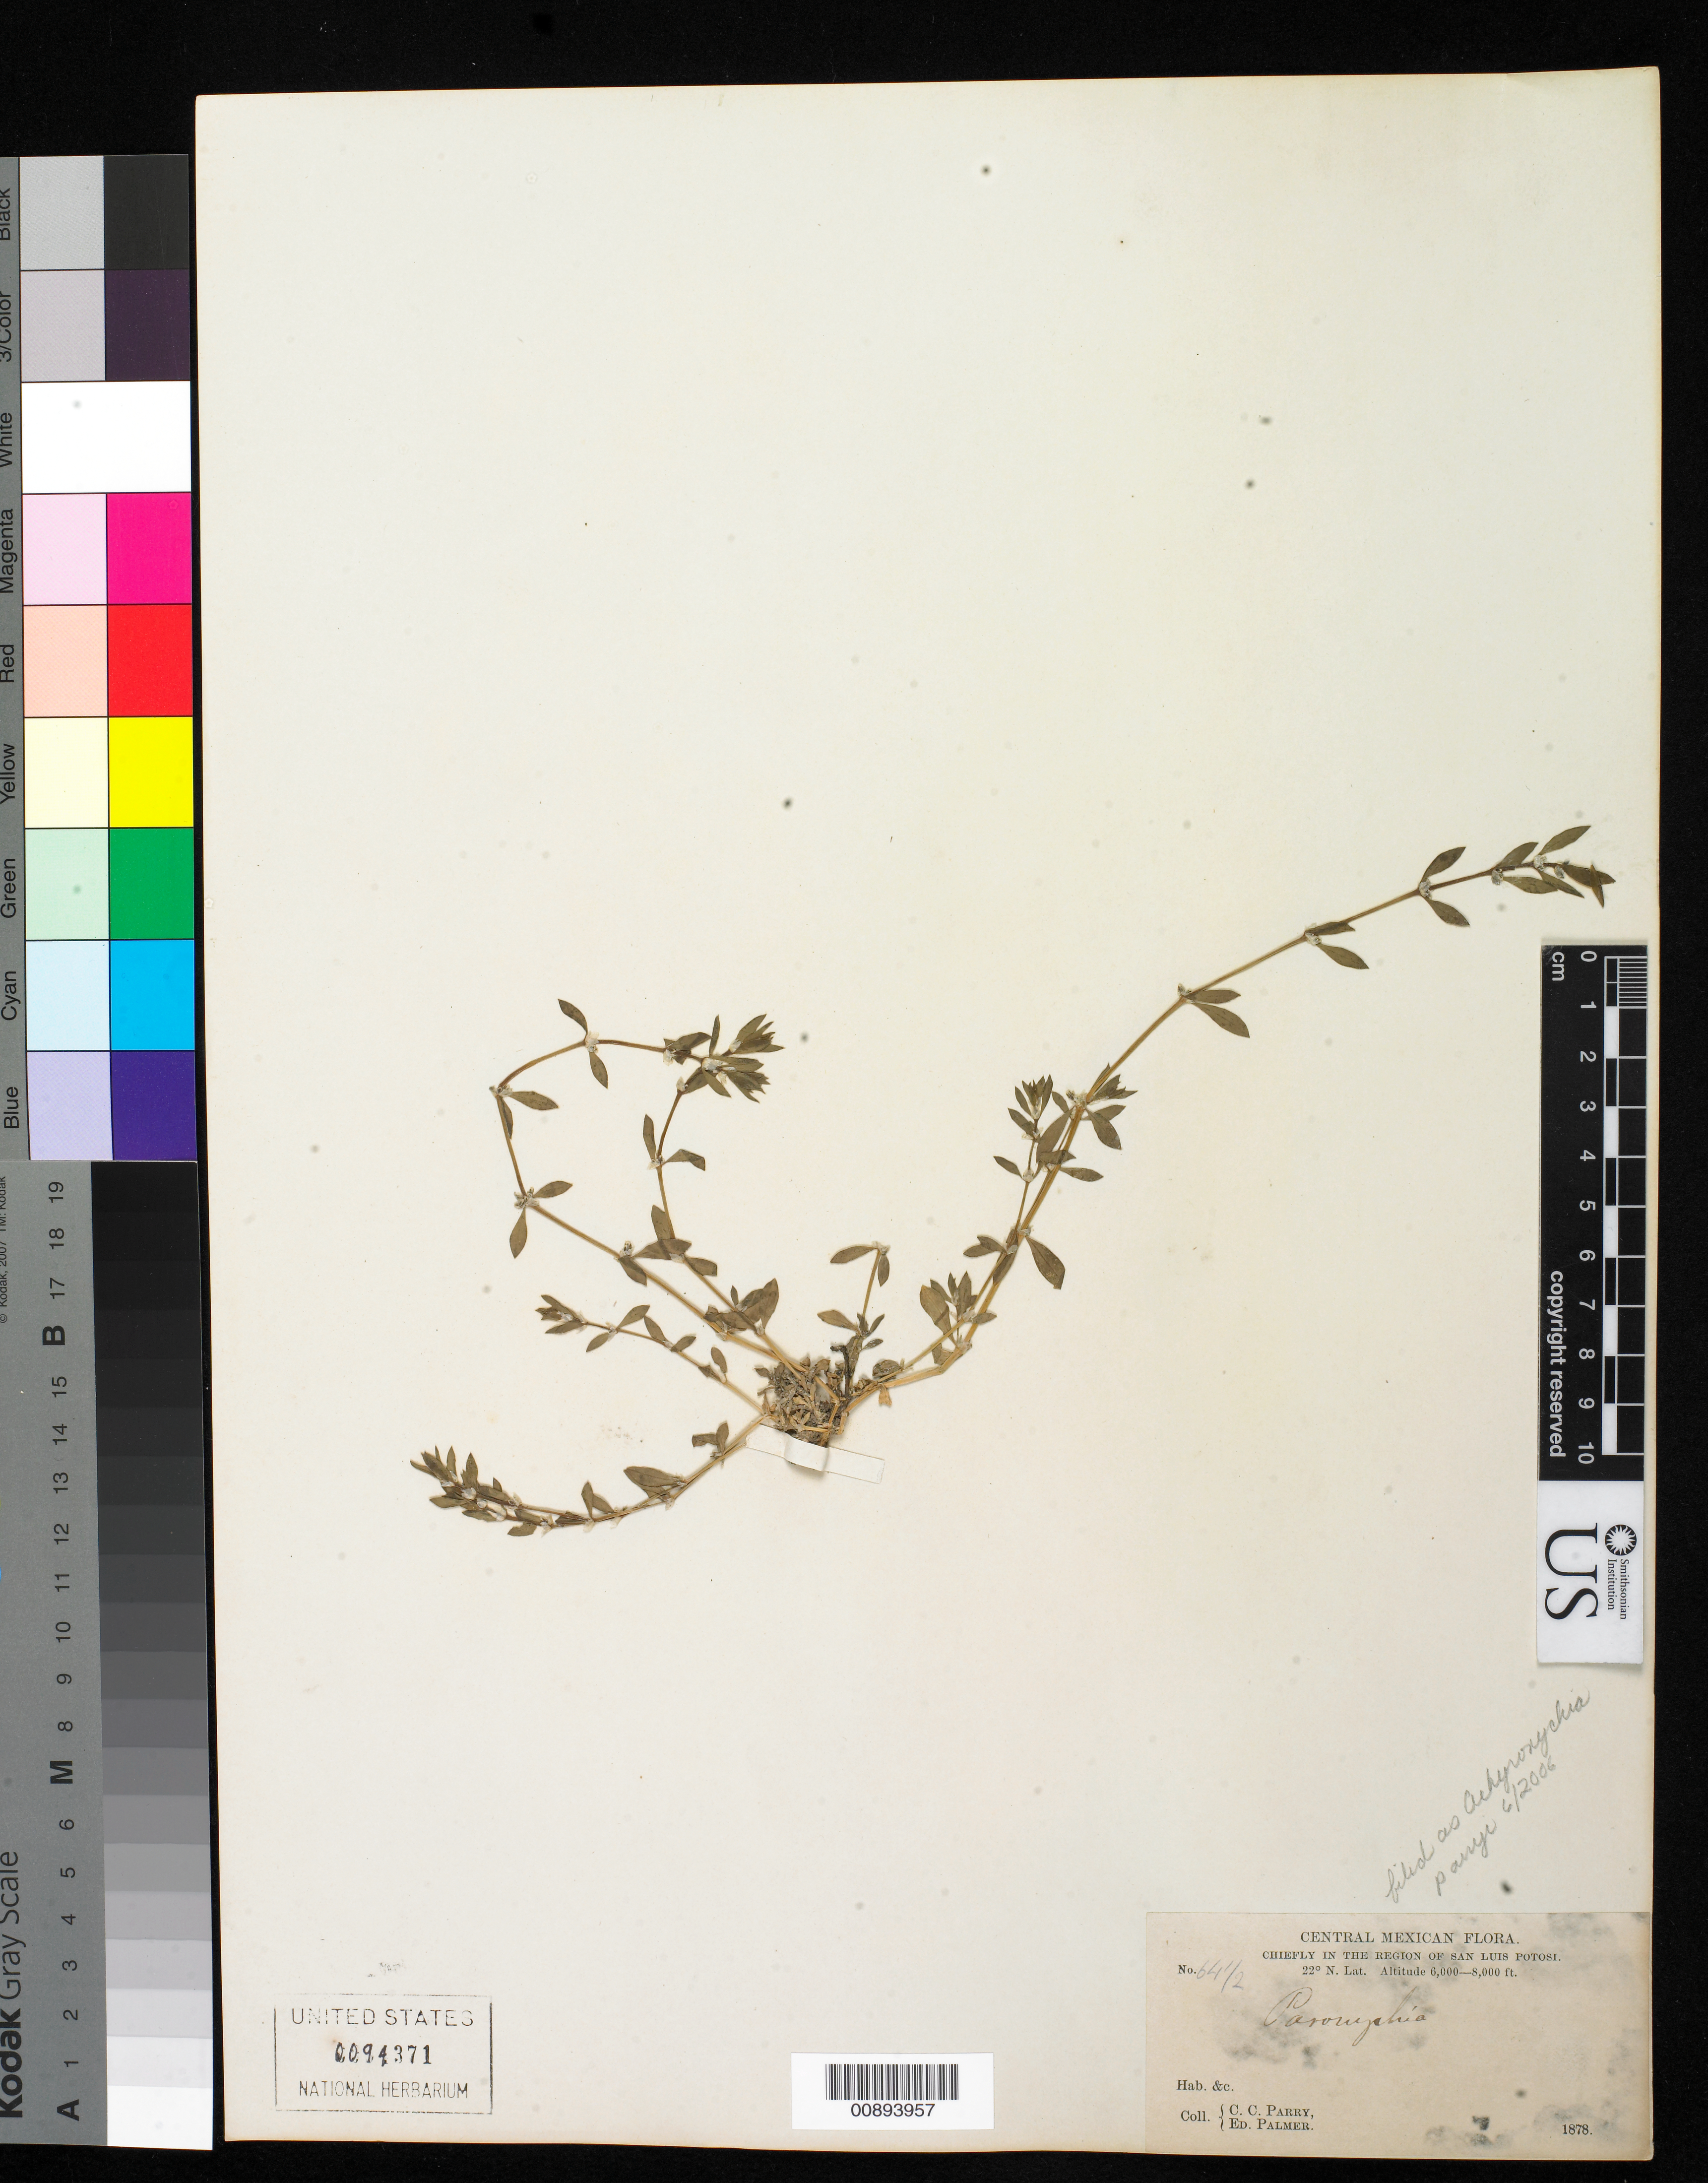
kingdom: Plantae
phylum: Tracheophyta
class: Magnoliopsida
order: Caryophyllales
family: Caryophyllaceae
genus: Achyronychia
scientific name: Achyronychia parryi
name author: Hemsl.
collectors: C. C. Parry & E. Palmer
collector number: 64½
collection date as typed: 1878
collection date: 1878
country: Mexico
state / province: San Luis Potosí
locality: Chiefly in the region of San Luis Potosí.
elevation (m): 1829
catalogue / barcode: US 94371